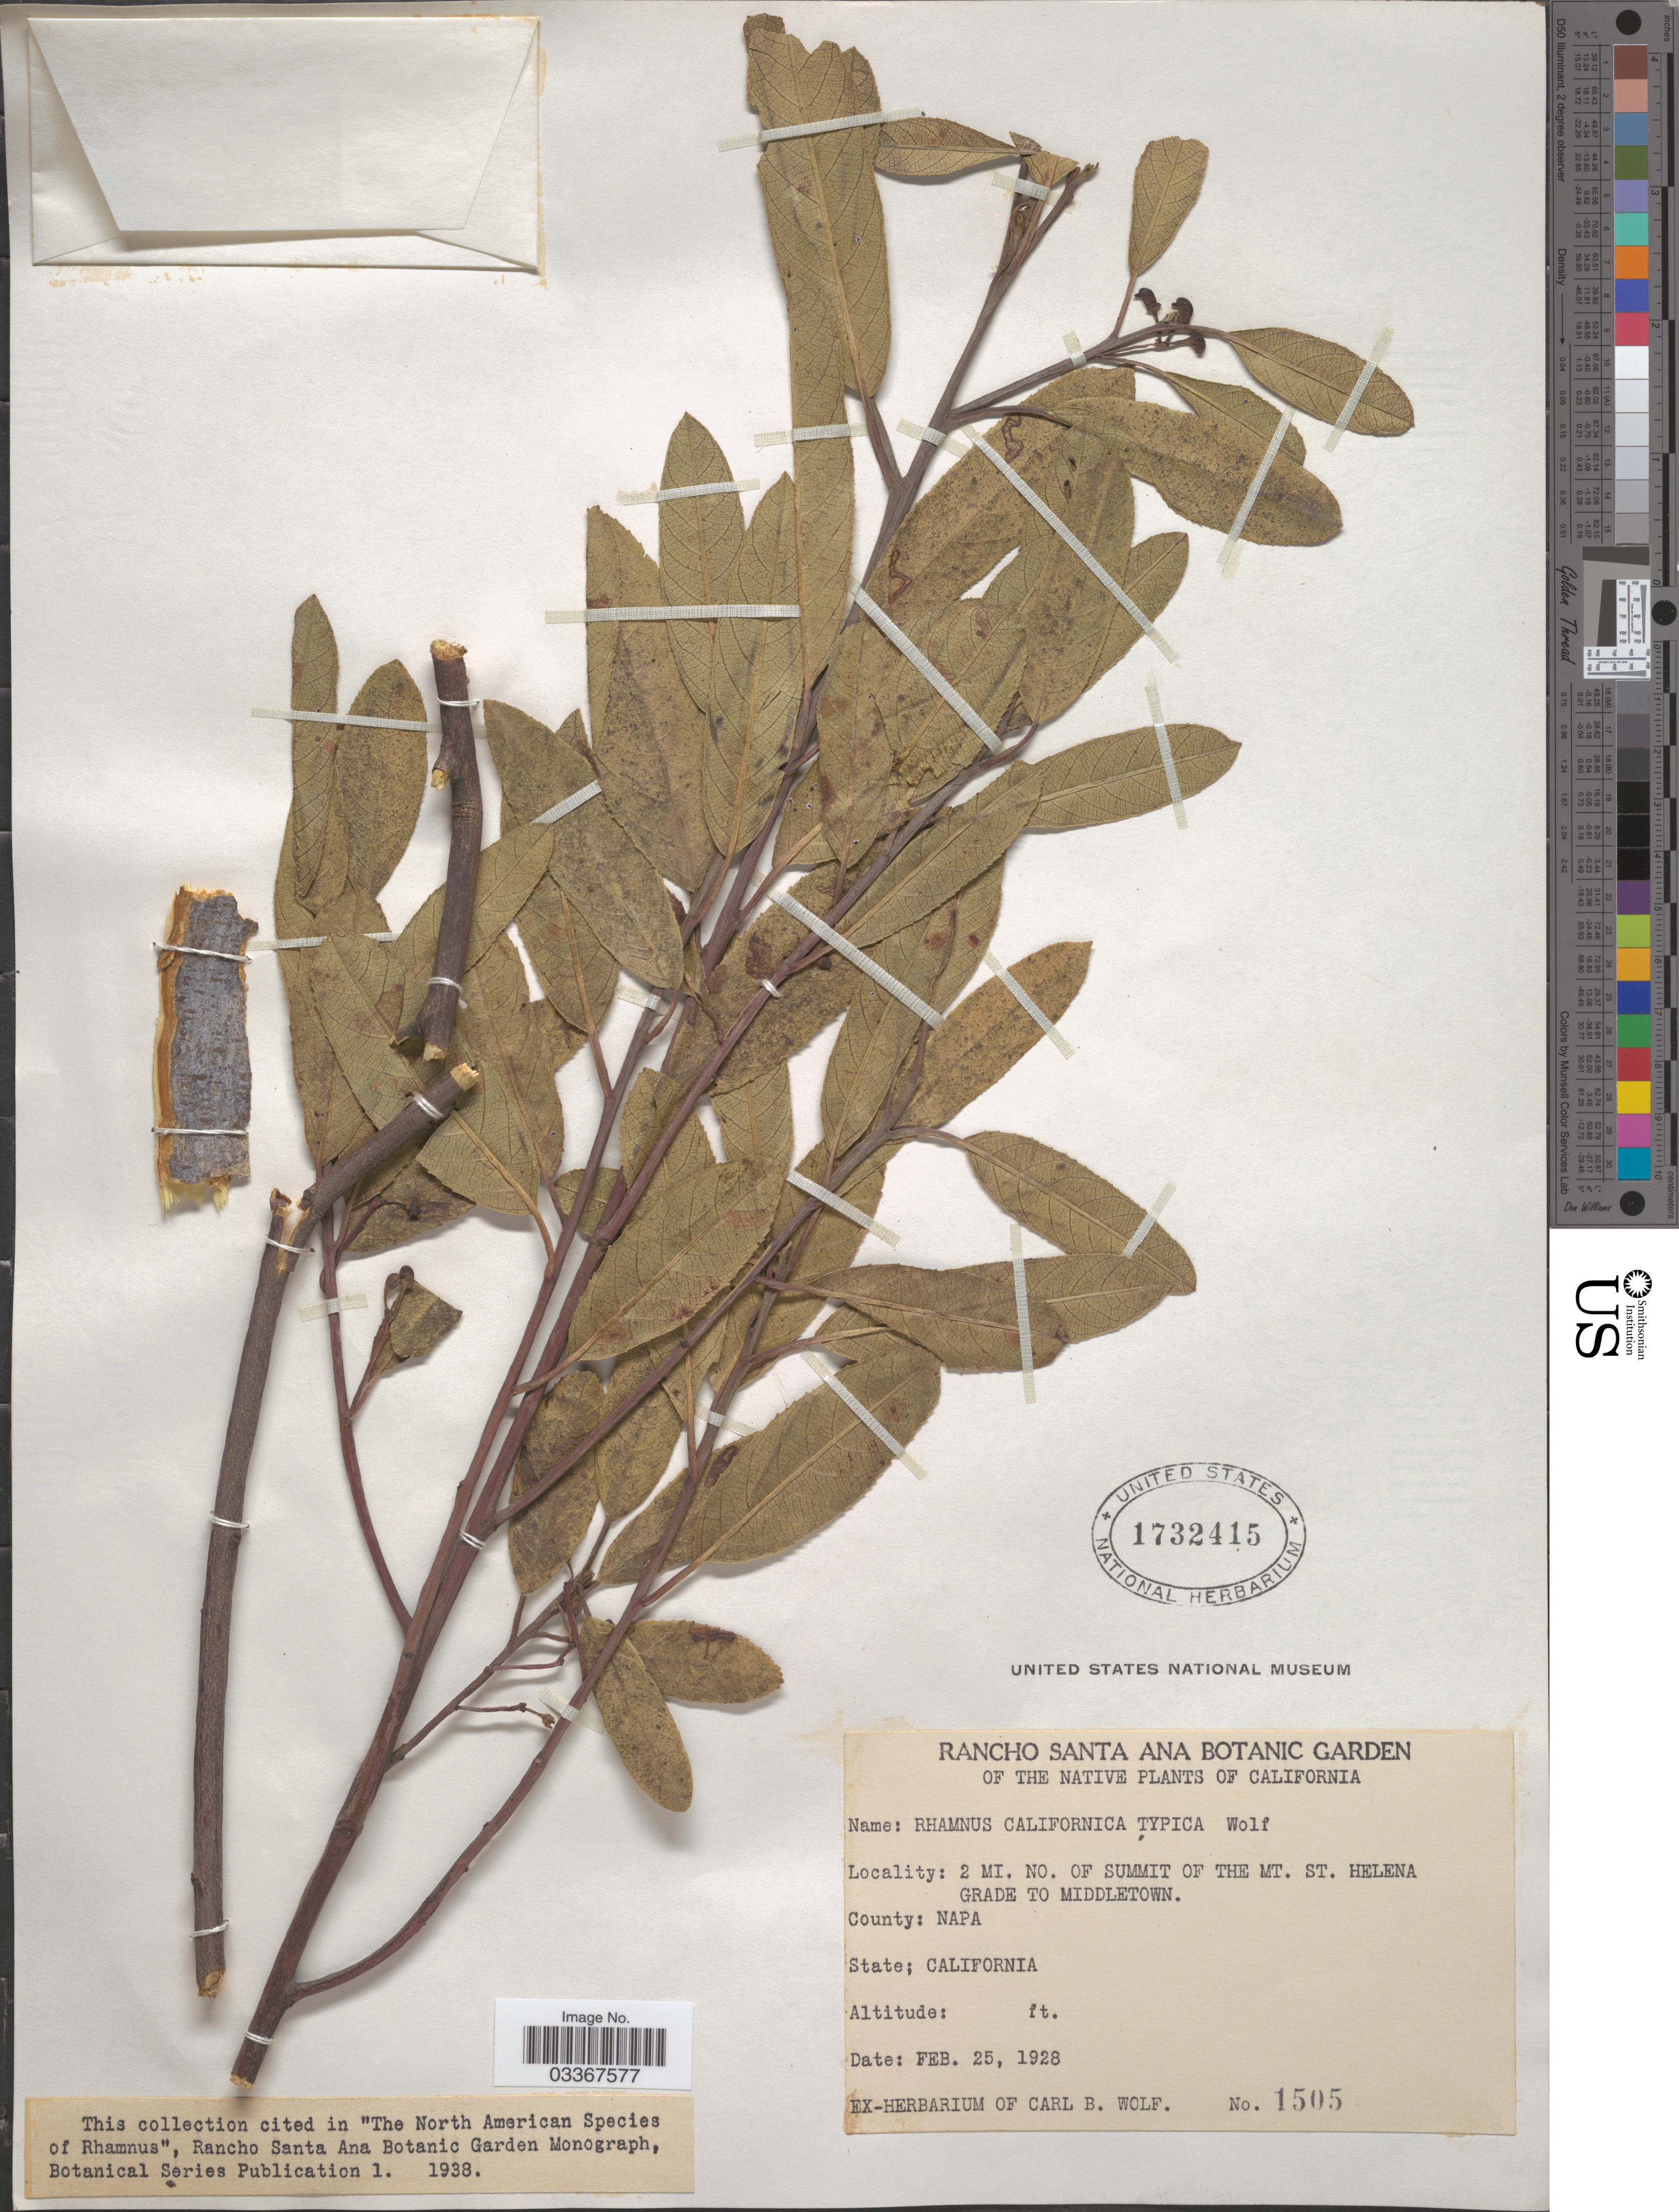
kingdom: Plantae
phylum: Tracheophyta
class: Magnoliopsida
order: Rosales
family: Rhamnaceae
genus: Frangula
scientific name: Frangula californica subsp. californica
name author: (Eschsch.) A. Gray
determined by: Strong, Mark T., (BOT), Smithsonian Institution - National Museum of Natural History (UNITED STATES)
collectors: ex herb. Carl B. Wolf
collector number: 1505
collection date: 1928-02-25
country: United States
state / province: California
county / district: Napa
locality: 2 mi. NO. of summit of the Mt. St. Helena Grade to Middletown, County: Napa.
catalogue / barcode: US 1732415